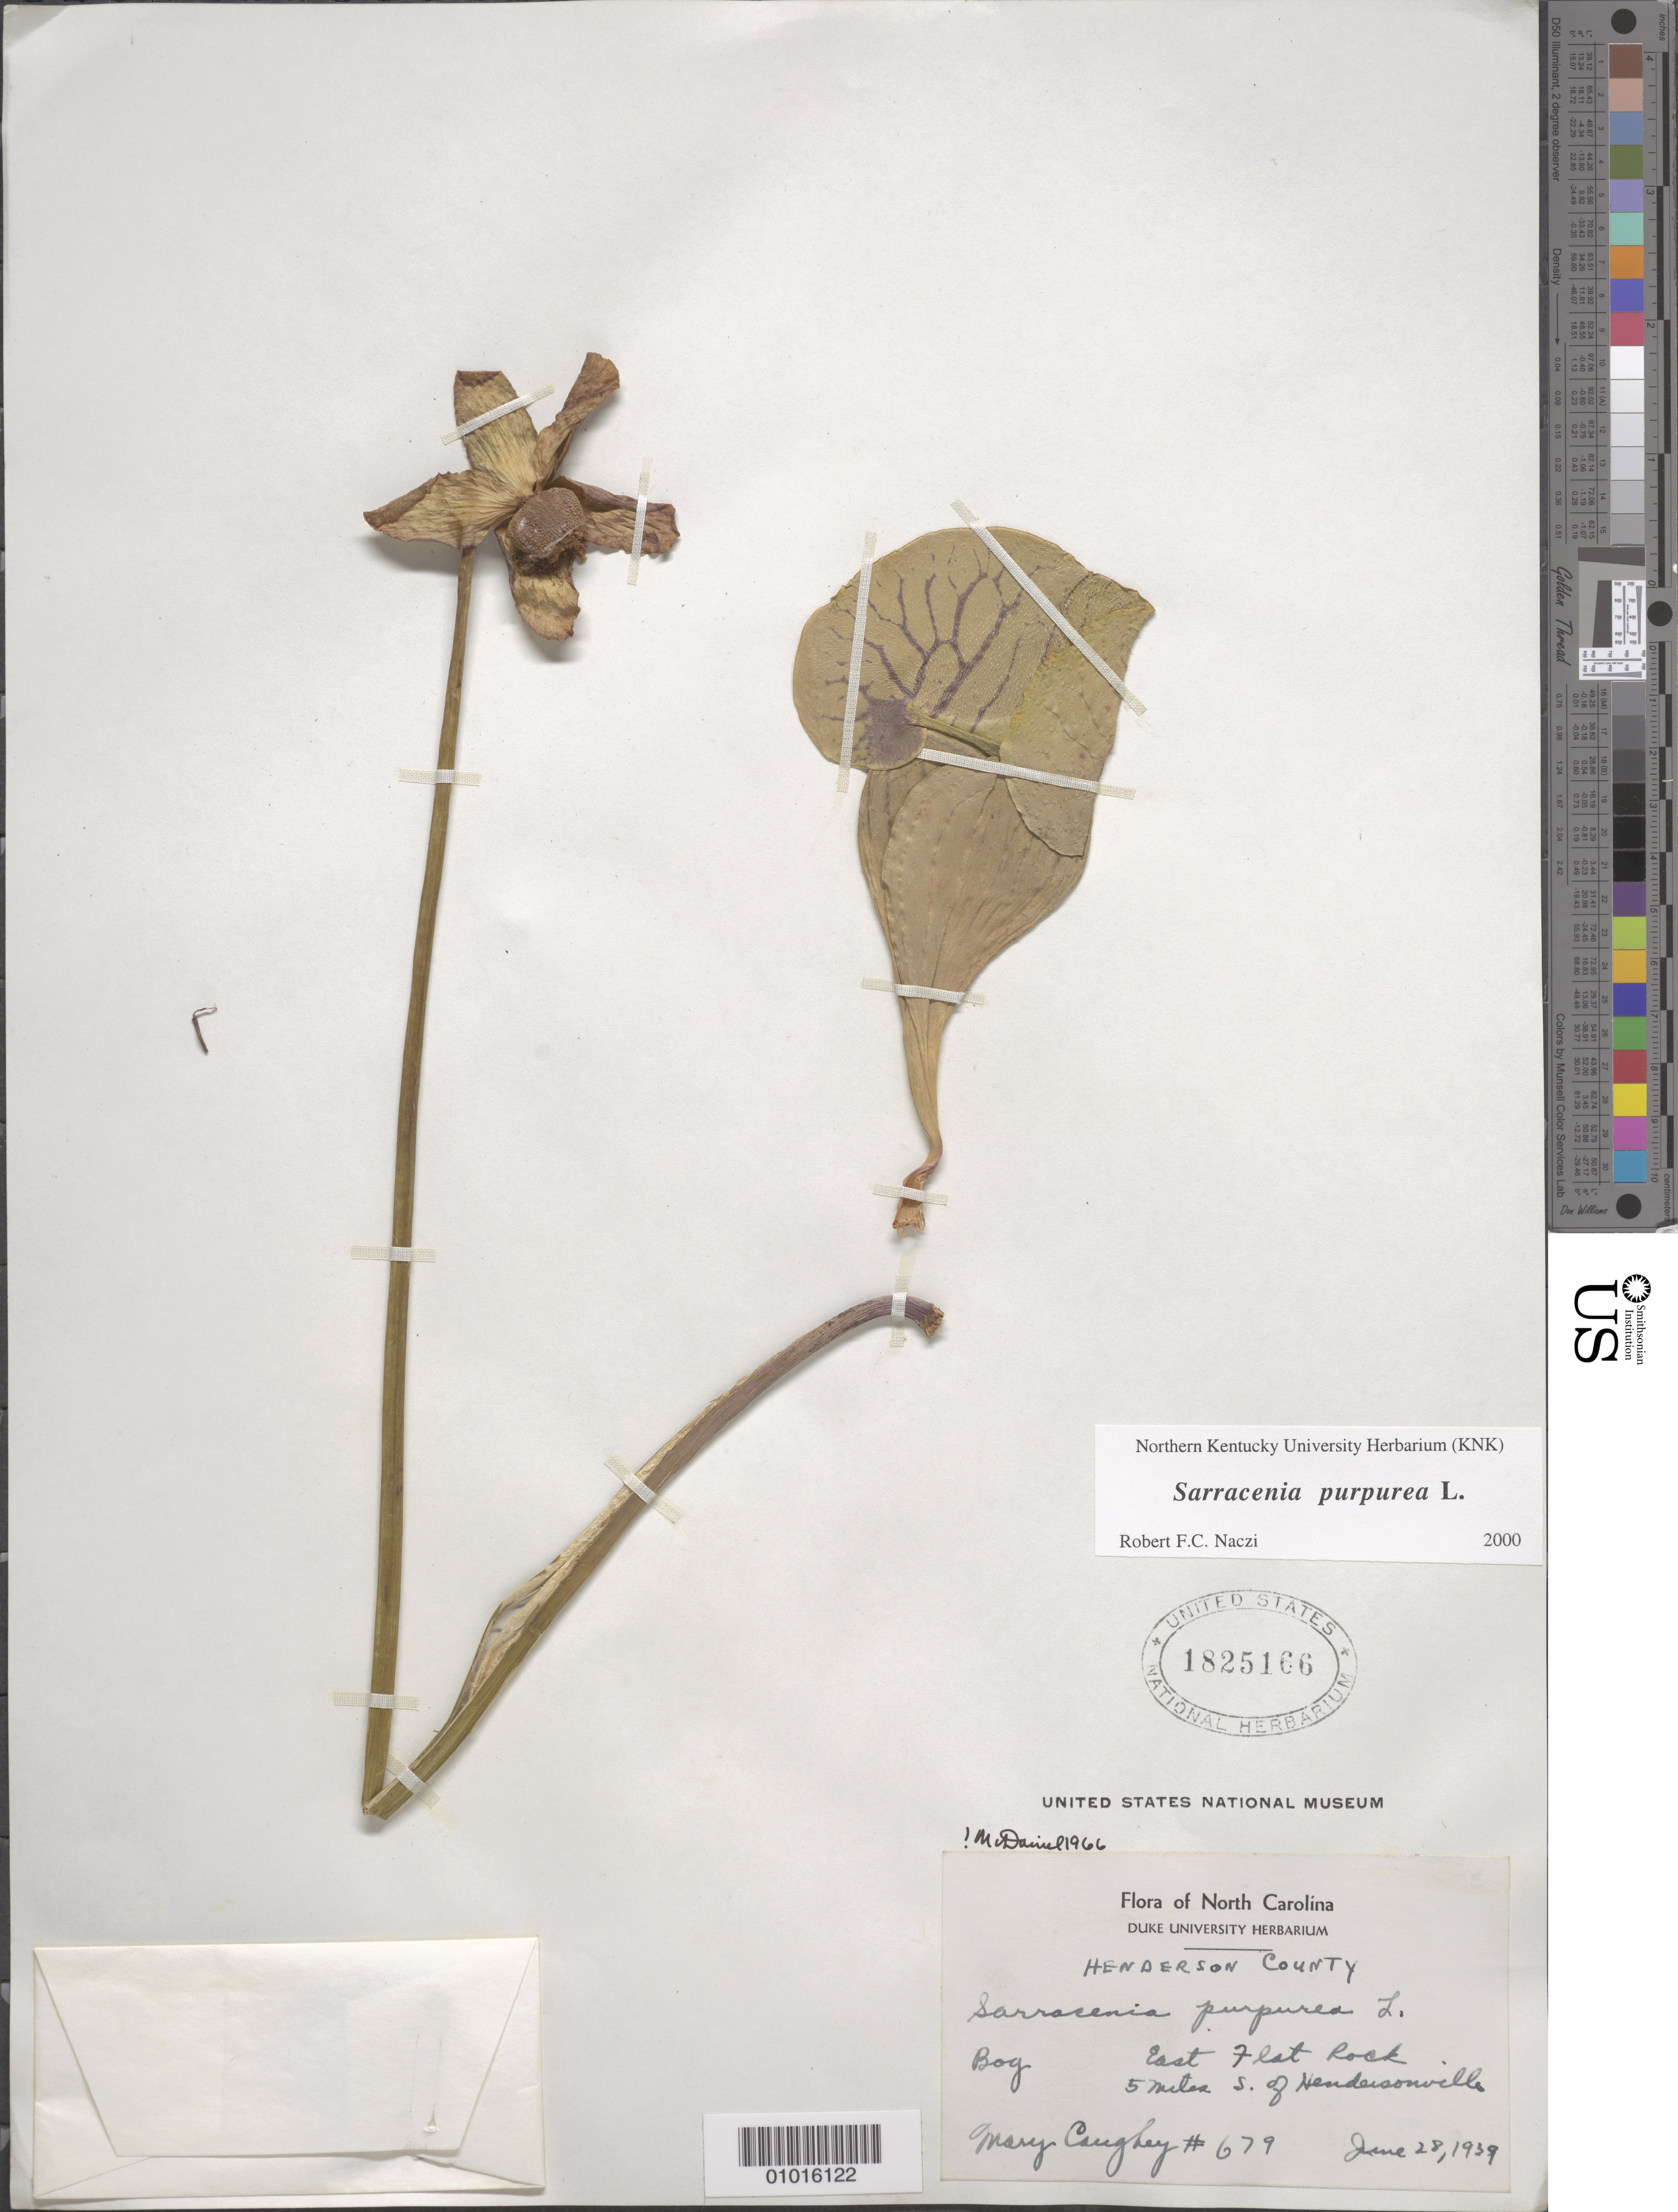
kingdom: Plantae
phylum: Tracheophyta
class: Magnoliopsida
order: Ericales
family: Sarraceniaceae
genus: Sarracenia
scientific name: Sarracenia purpurea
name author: L.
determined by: Naczi, R. F. C.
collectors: M. Caughey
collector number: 679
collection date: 1939-06-28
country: United States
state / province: North Carolina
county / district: Henderson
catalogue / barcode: US 1825166